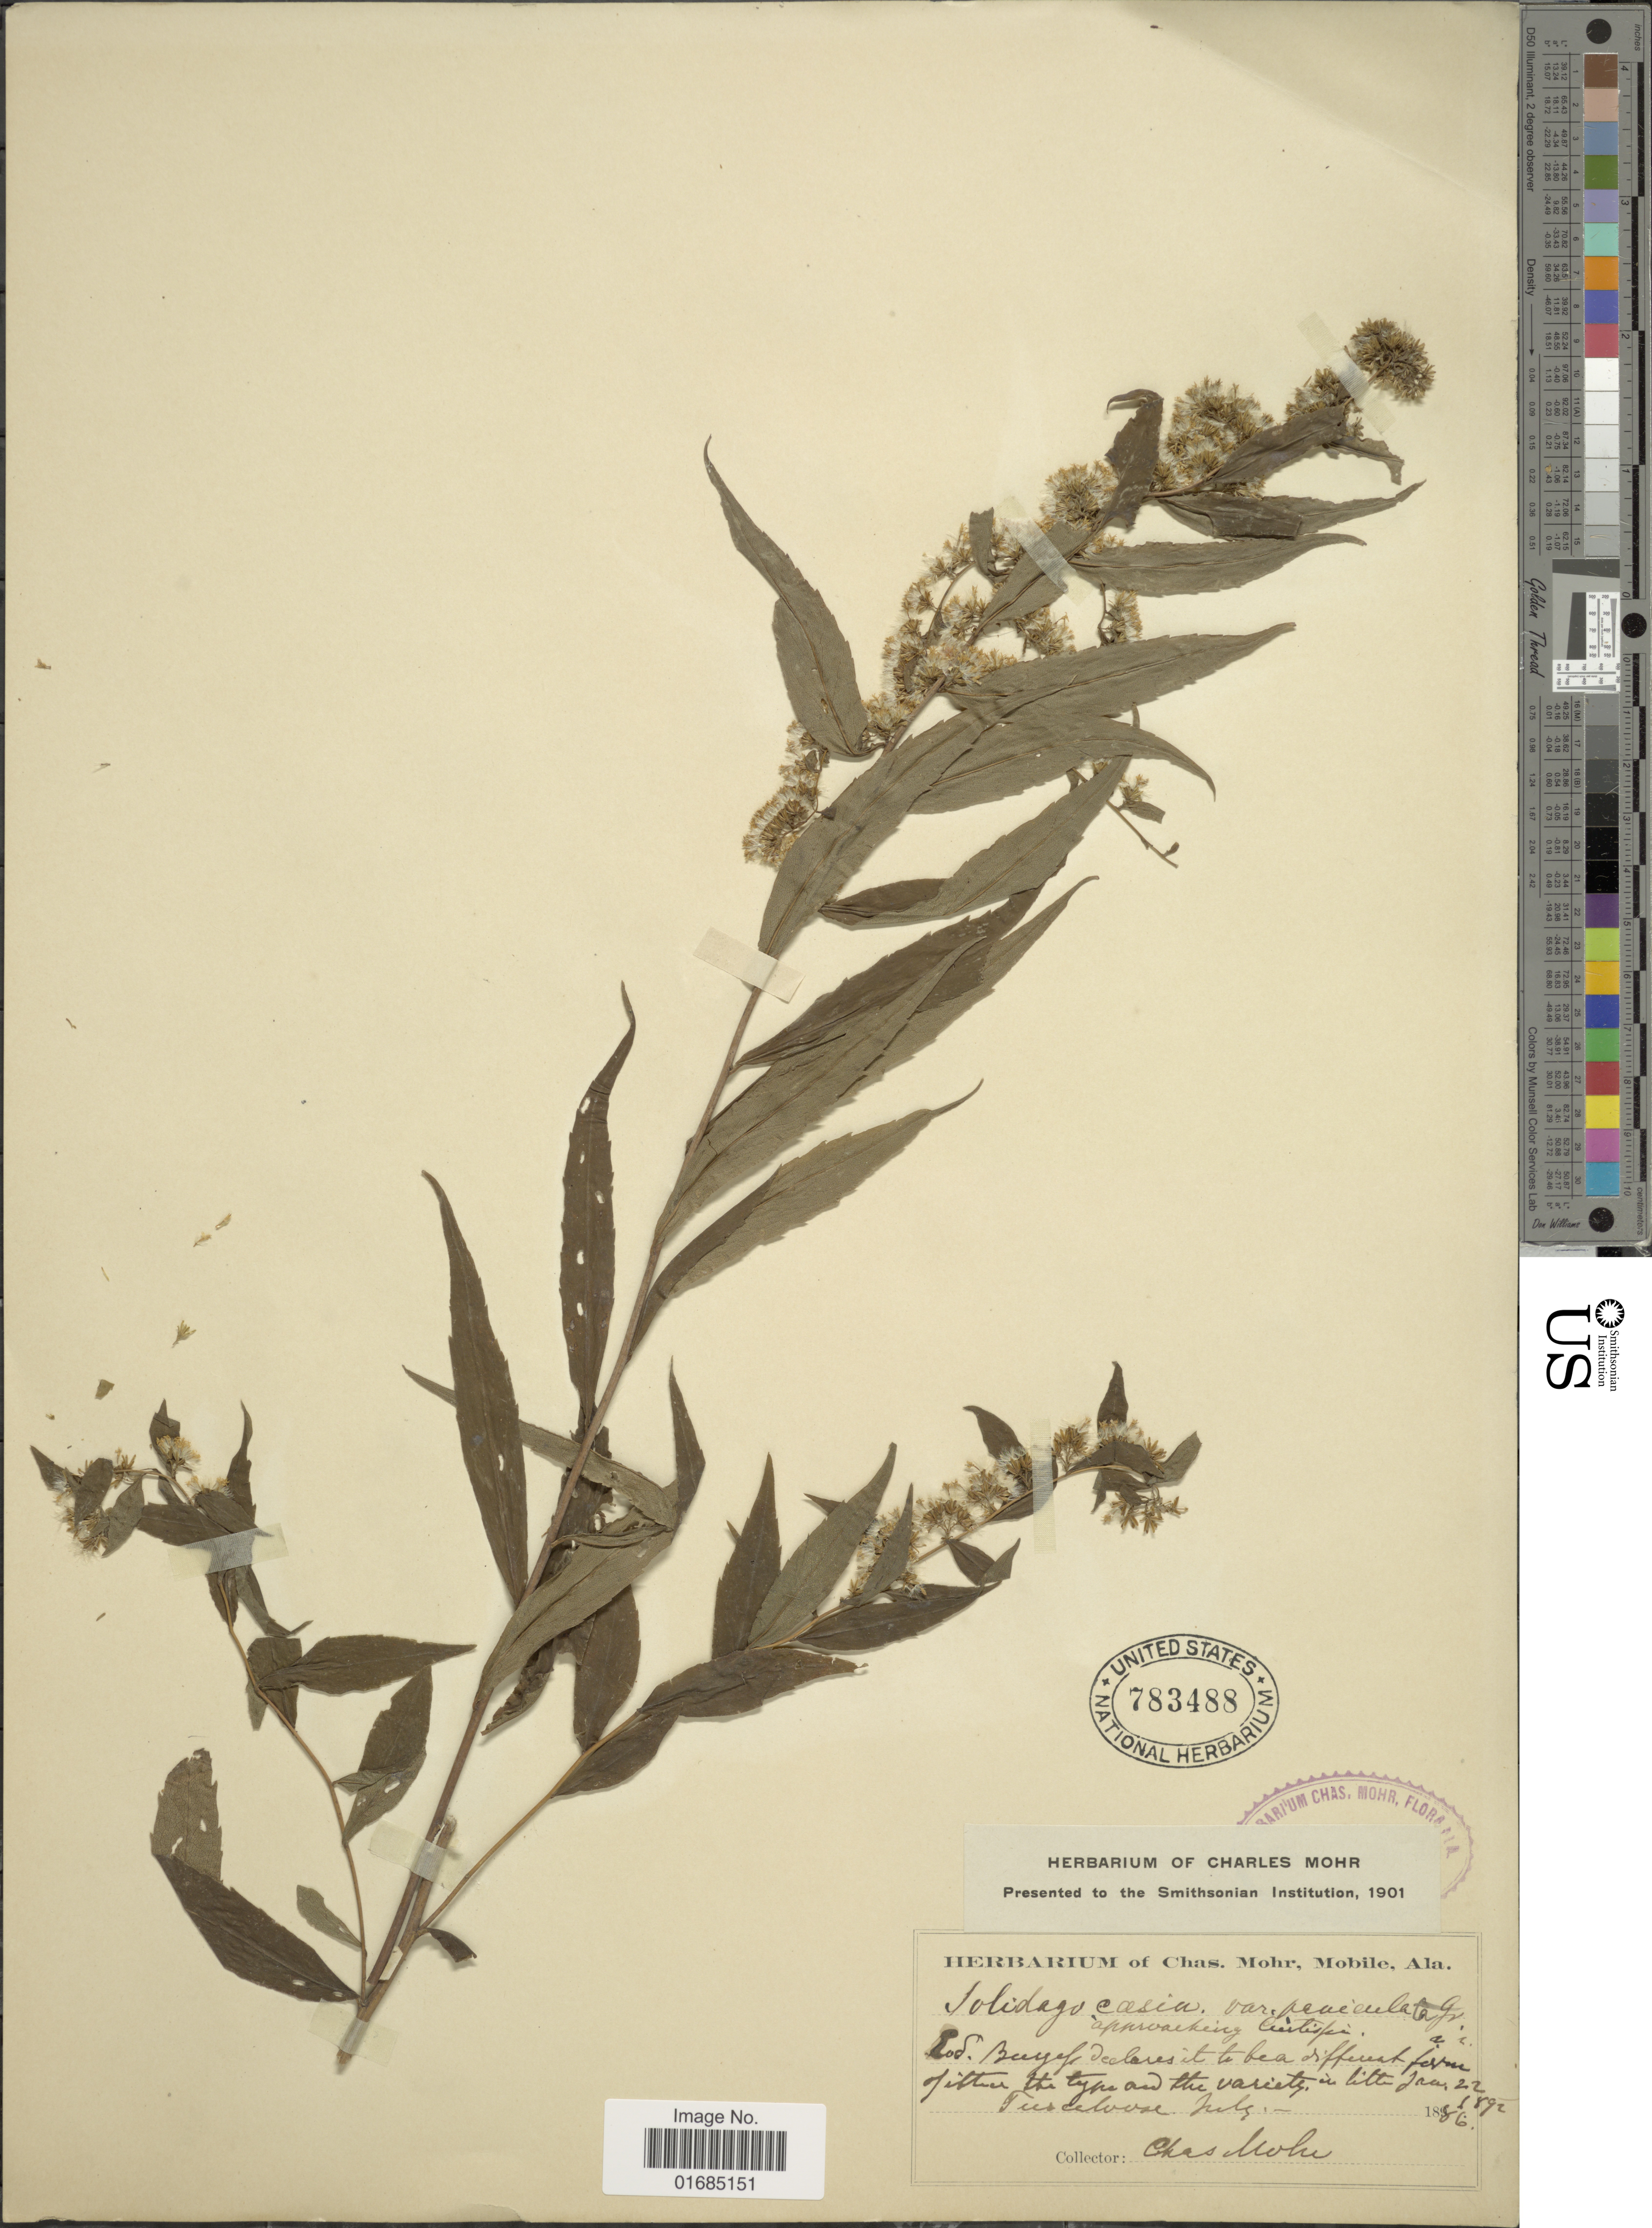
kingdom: Plantae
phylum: Tracheophyta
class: Magnoliopsida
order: Asterales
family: Asteraceae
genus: Solidago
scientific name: Solidago caesia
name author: L.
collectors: Mohr, C. T. (herbarium)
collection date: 1886-07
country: United States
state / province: Alabama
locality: Tuscaloosa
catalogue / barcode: US 783488